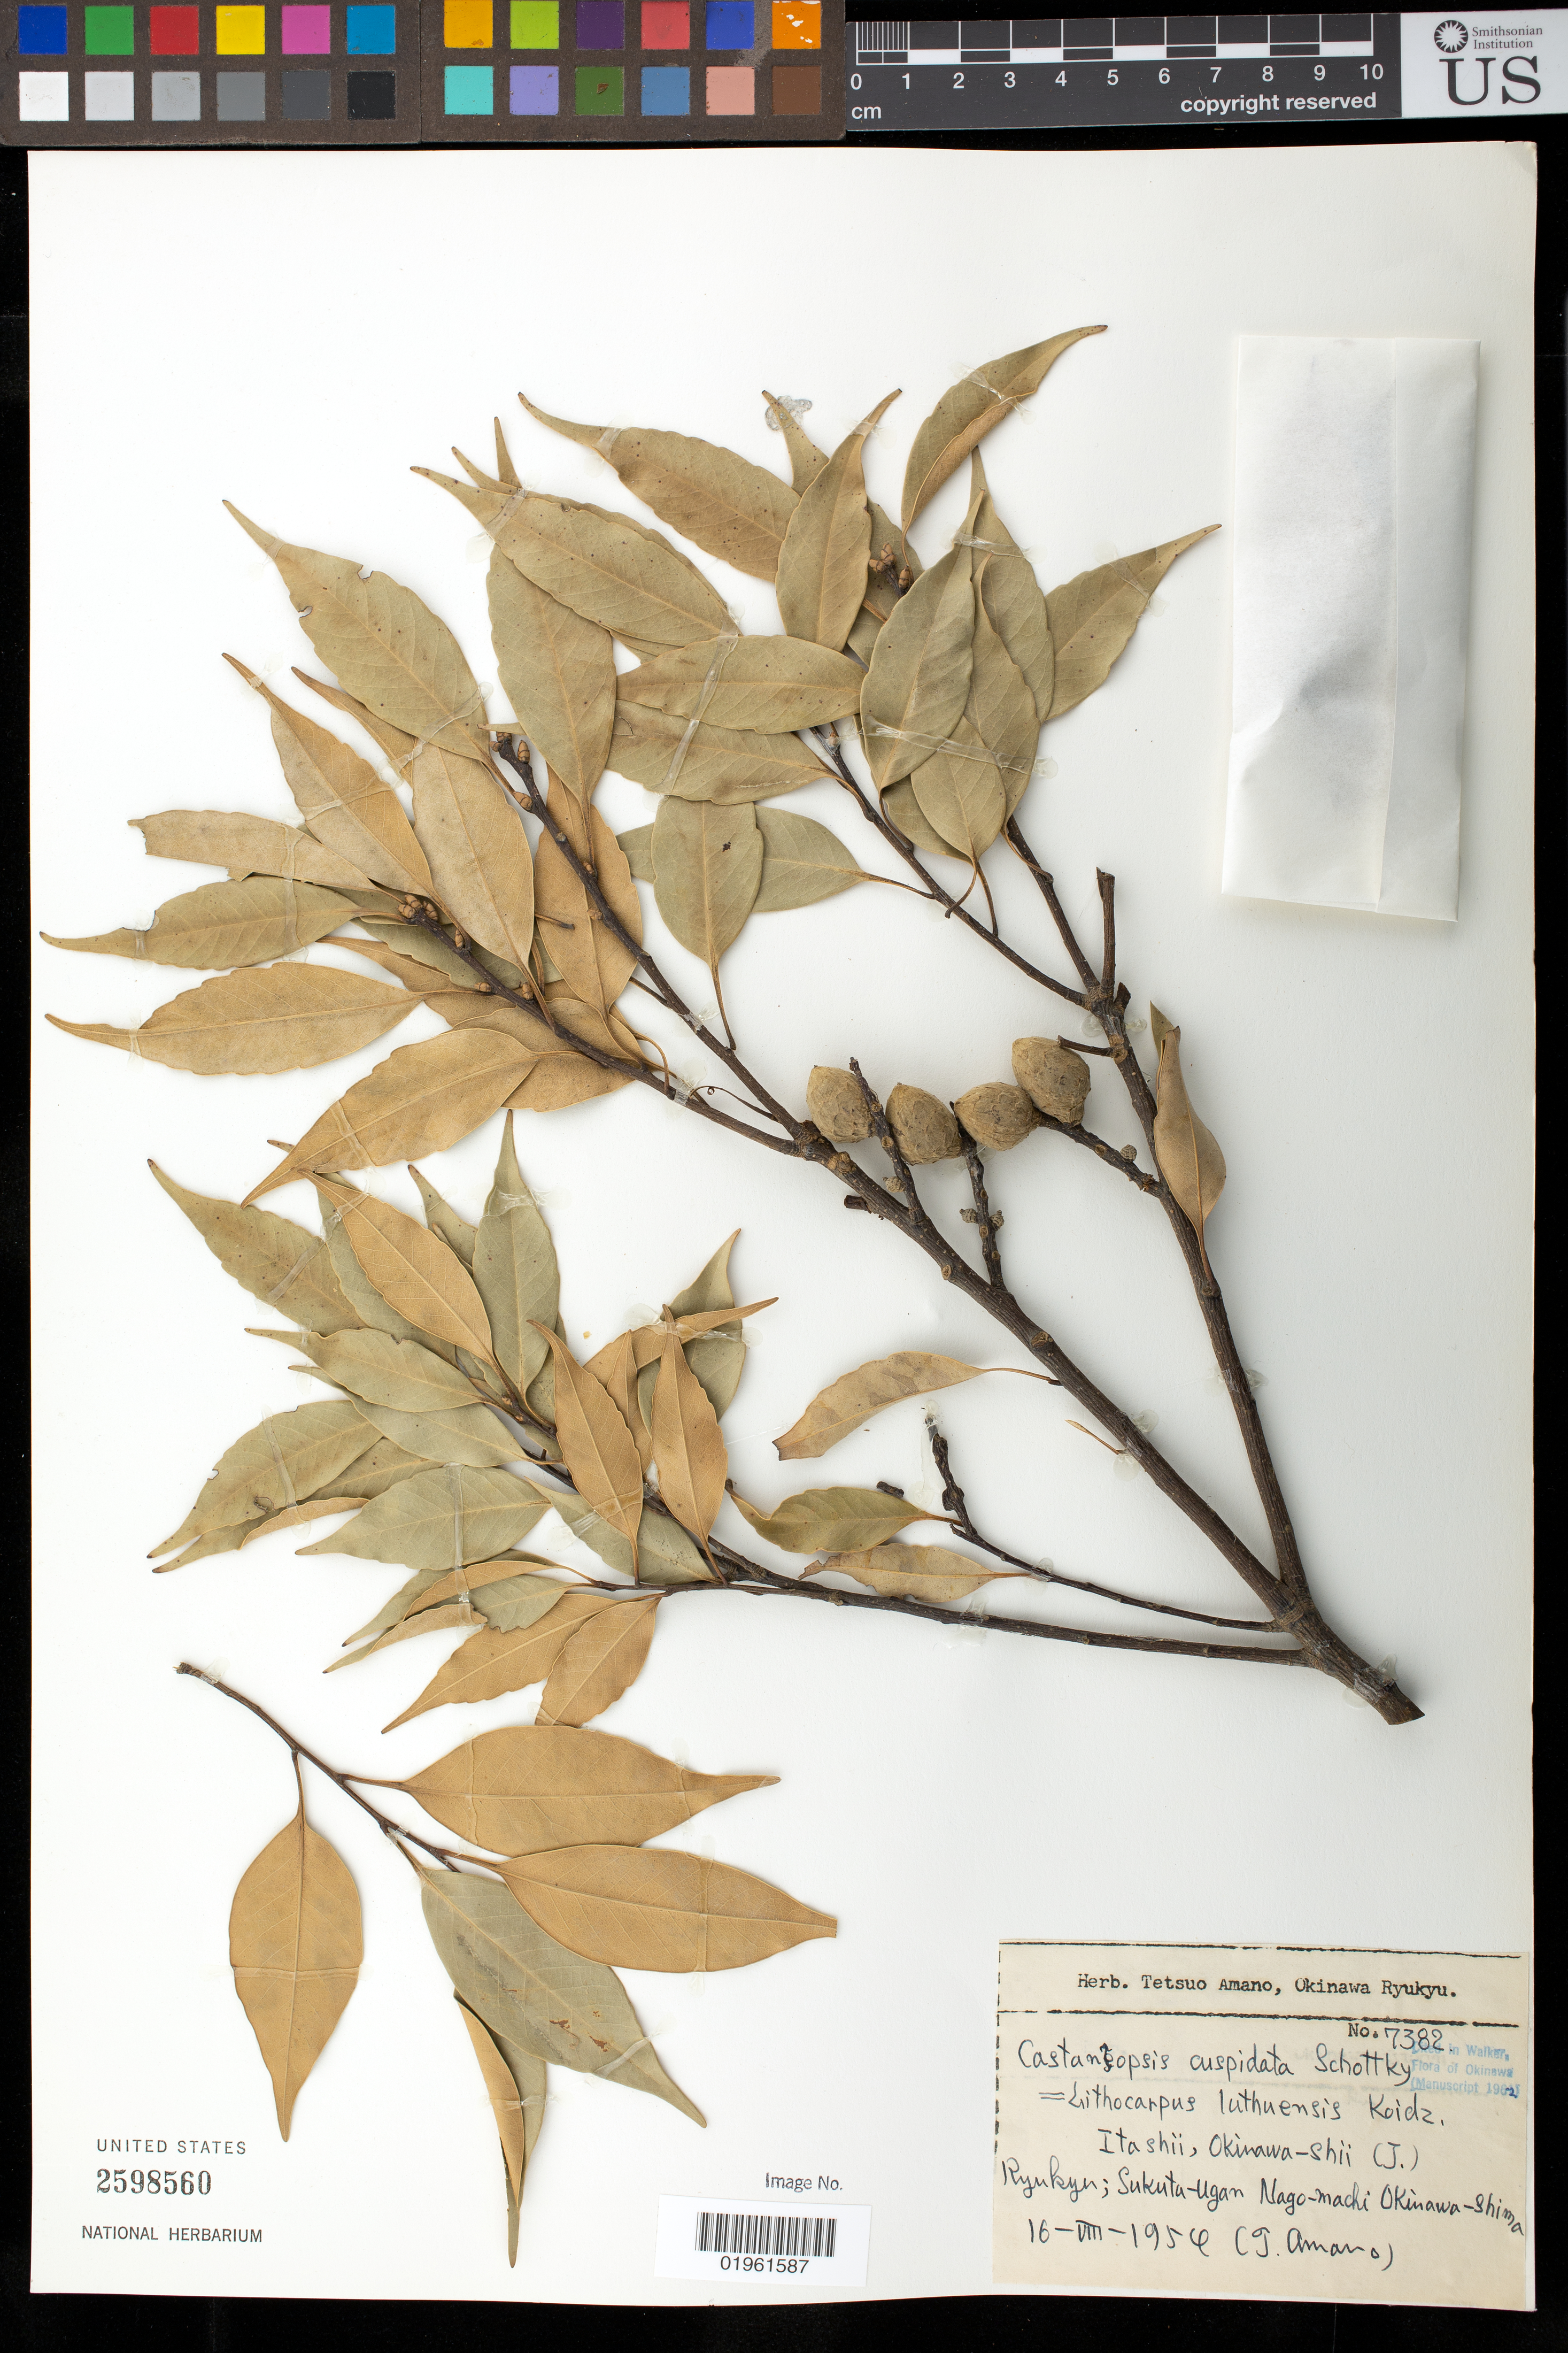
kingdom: Plantae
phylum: Tracheophyta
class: Magnoliopsida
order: Fagales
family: Fagaceae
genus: Castanopsis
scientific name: Castanopsis cuspidata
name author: (Thunb.) Schottky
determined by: Walker, E. H.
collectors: F. R. Fosberg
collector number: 7382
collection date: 1956-08-16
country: Japan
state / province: Okinawa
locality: Ryukyu Islands, Sukuta-Ugan Nago-machi Okinawa-Shima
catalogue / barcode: US 2598560